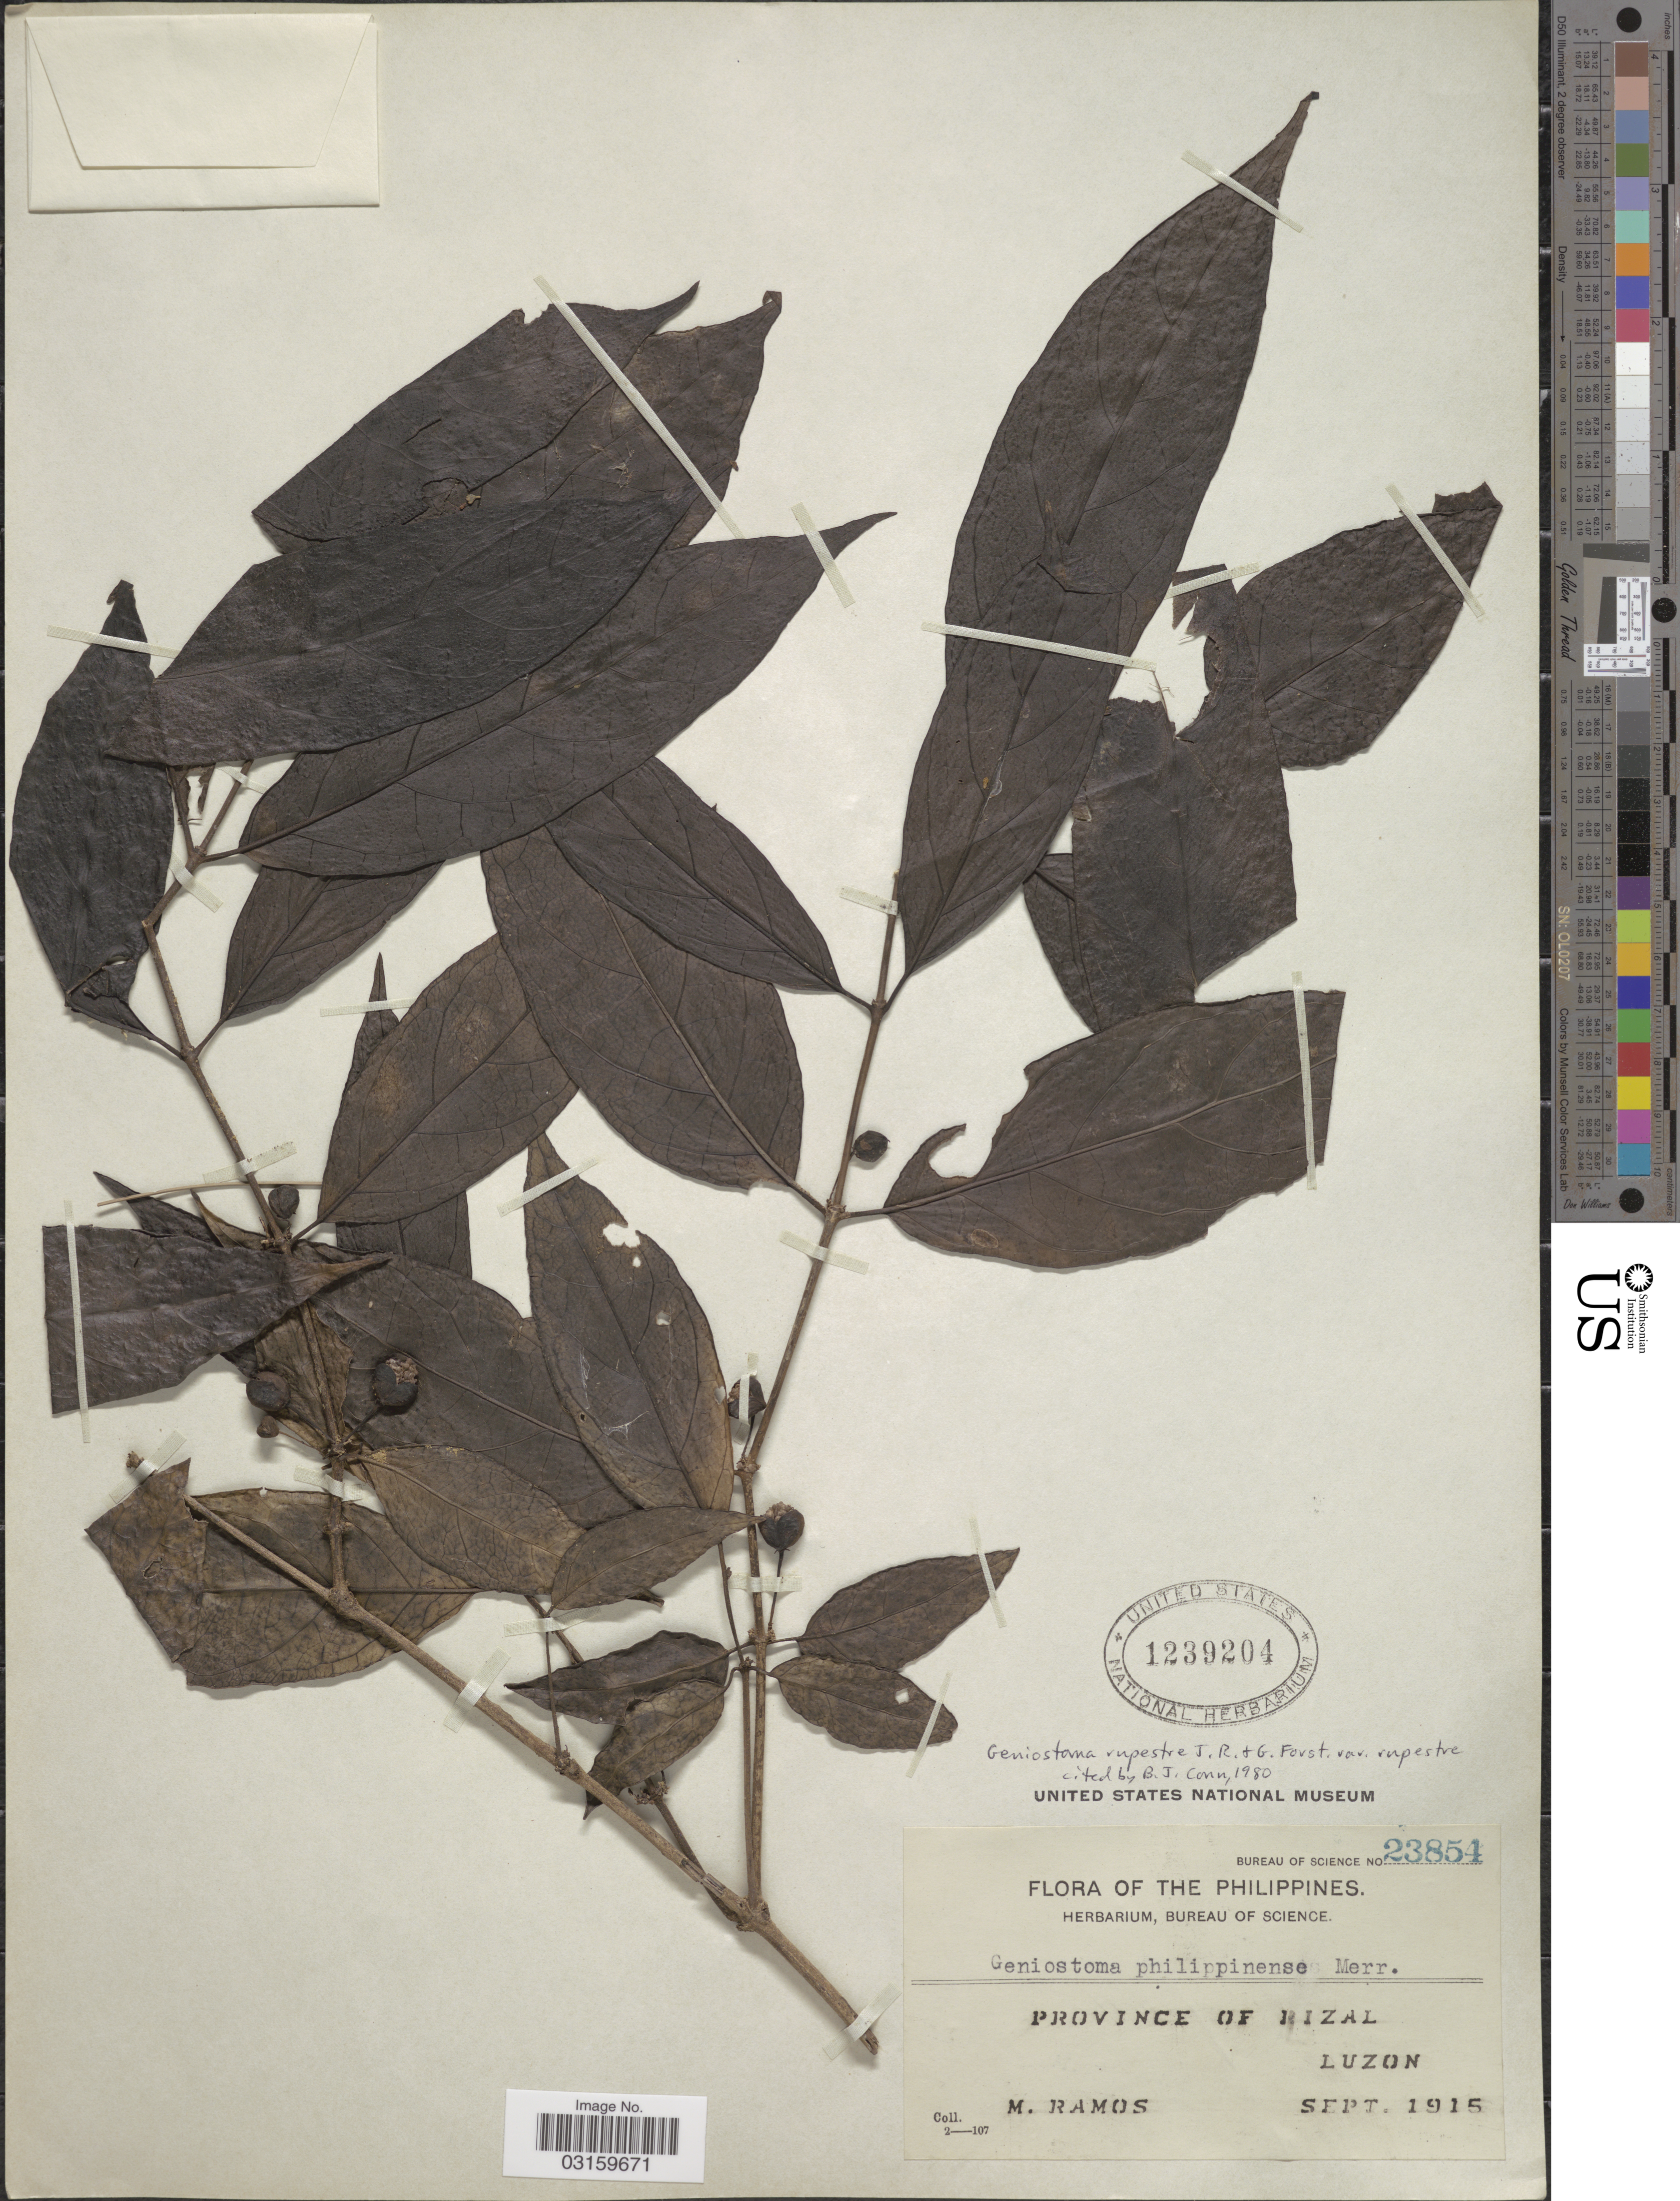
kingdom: Plantae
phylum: Tracheophyta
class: Magnoliopsida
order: Gentianales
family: Loganiaceae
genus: Geniostoma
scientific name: Geniostoma rupestre var. rupestre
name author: J.R. Forst. & G. Forst.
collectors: M. Ramos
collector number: Bureau of Science 23854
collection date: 1915-09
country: Philippines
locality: Province of Rizal, Luzon.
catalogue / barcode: US 1239204